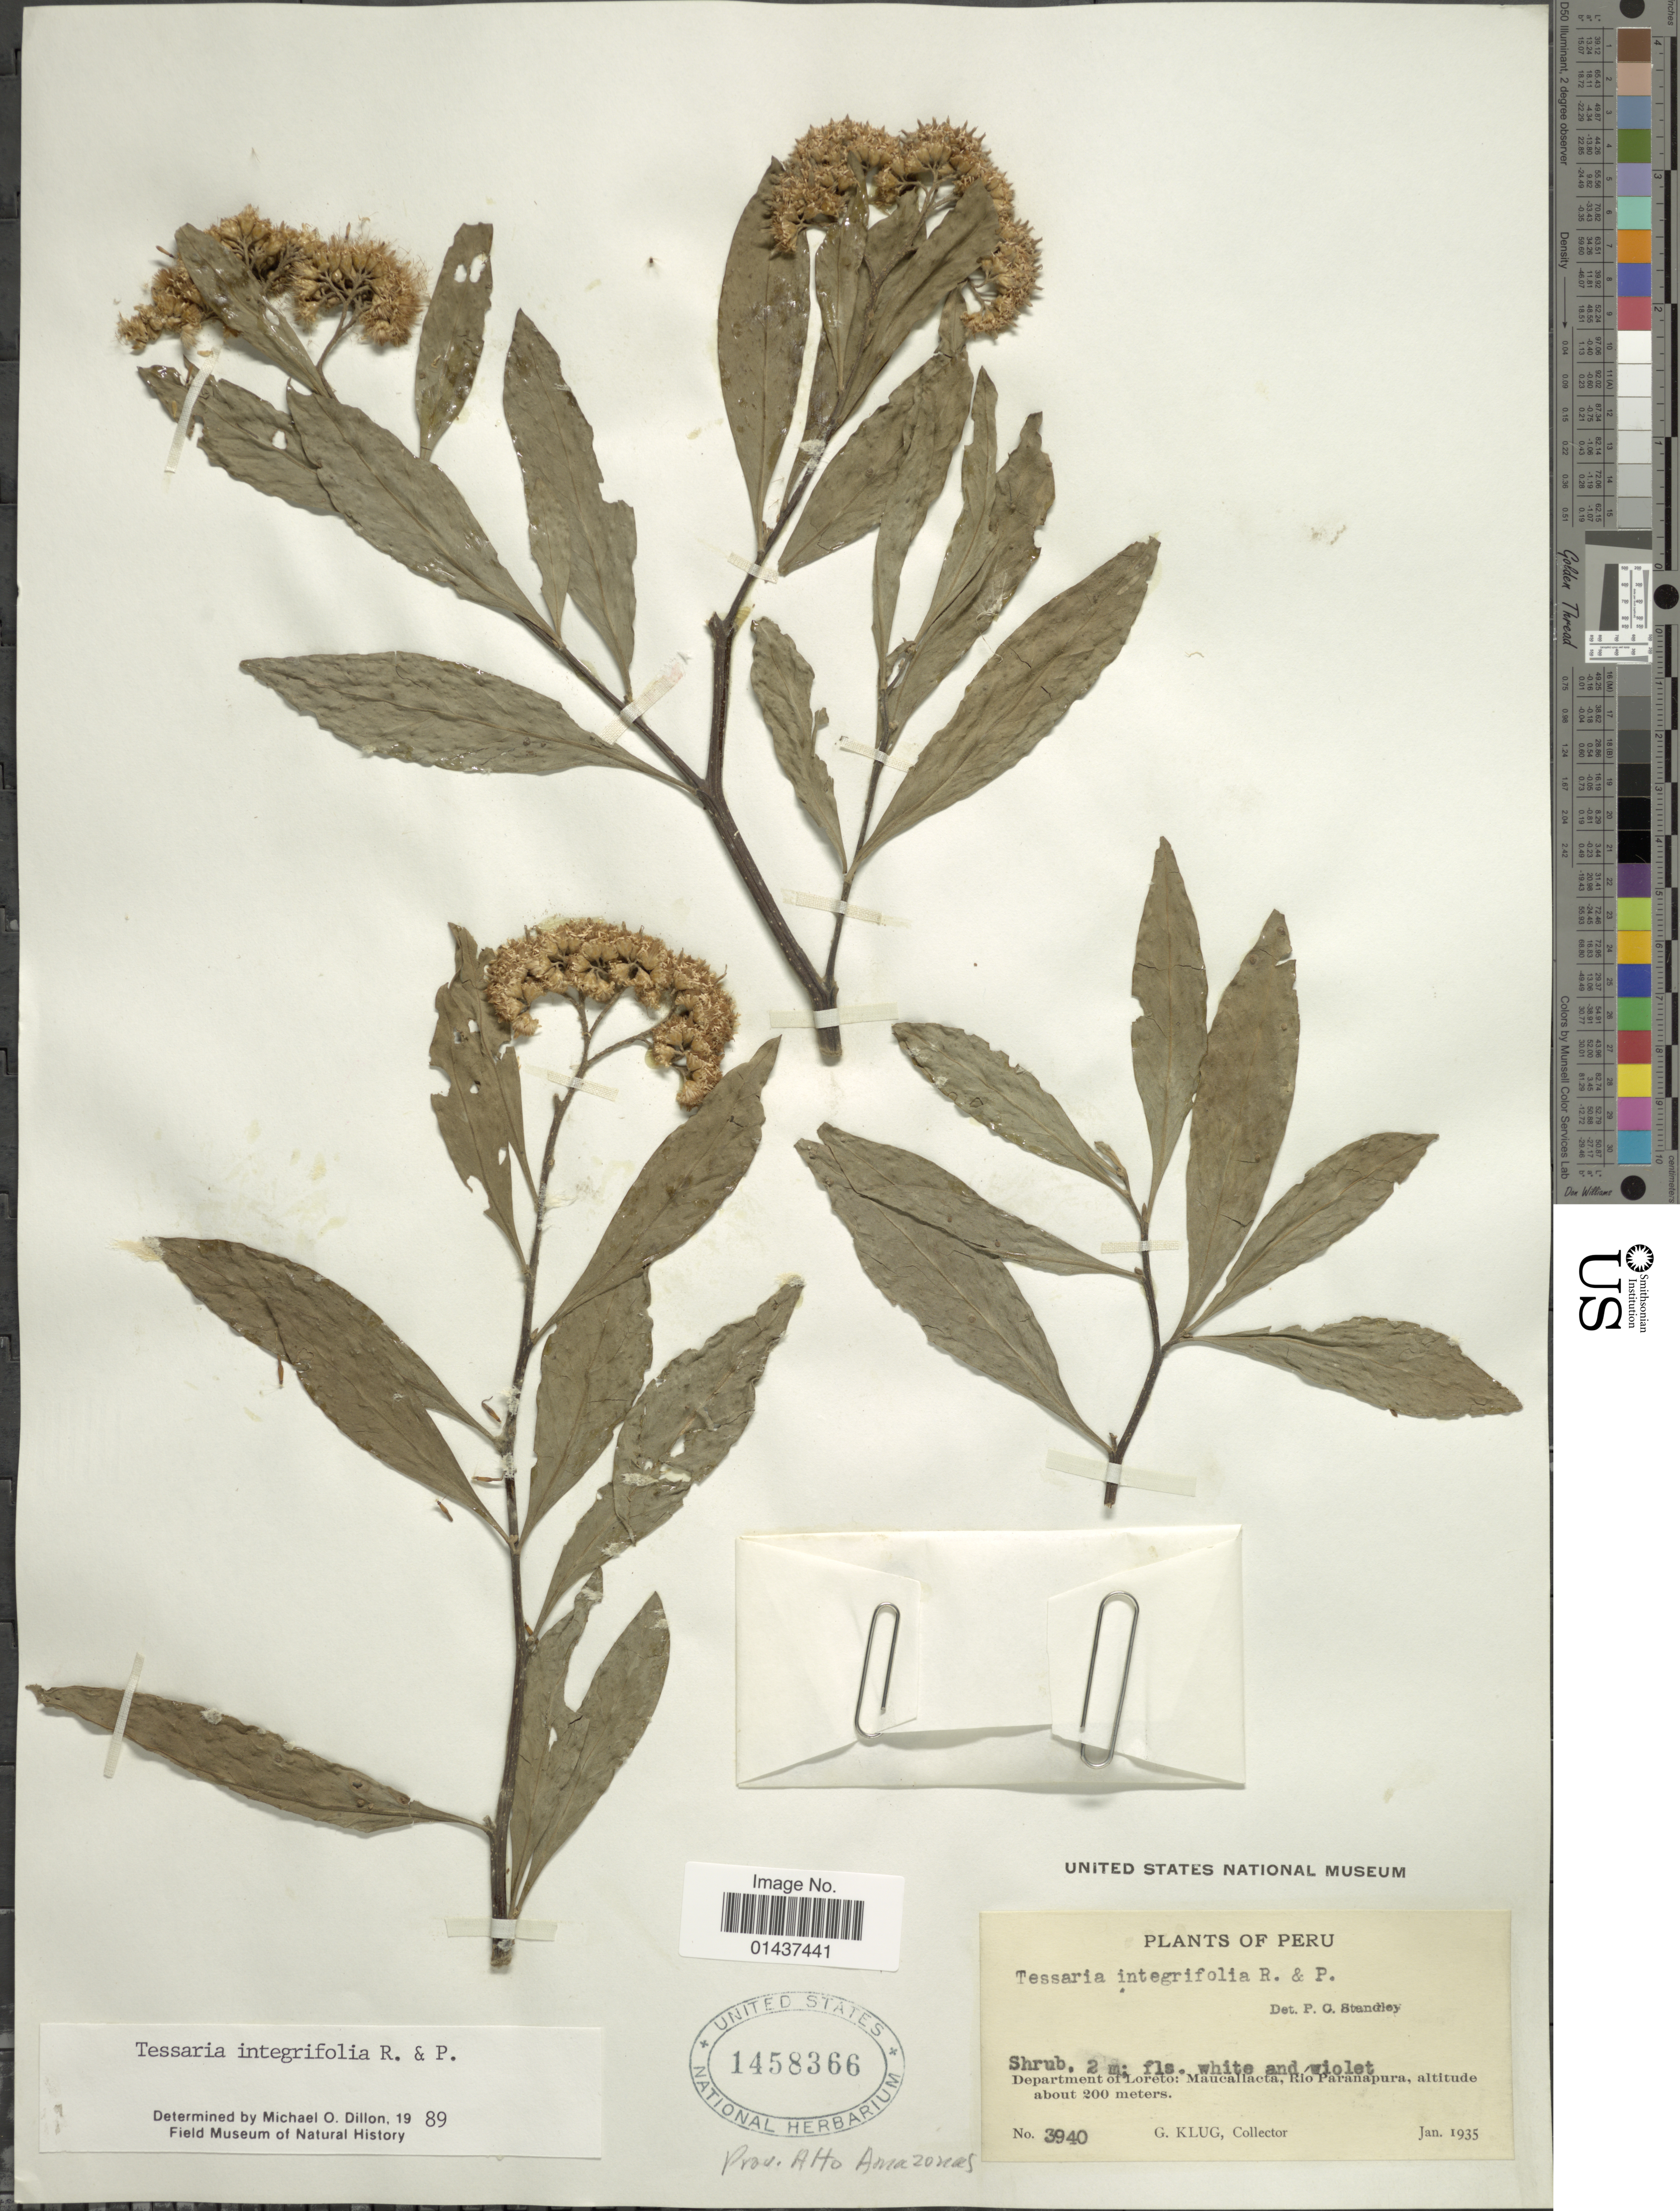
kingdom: Plantae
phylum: Tracheophyta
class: Magnoliopsida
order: Asterales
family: Asteraceae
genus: Tessaria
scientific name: Tessaria integrifolia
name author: Ruiz & Pav.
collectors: G. Klug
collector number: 3940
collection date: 1935-01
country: Peru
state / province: Loreto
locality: Department of Loreto: Maucallacta, Rio Paranapura, Prov. Alto Amazonas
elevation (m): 200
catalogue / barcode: US 1458366